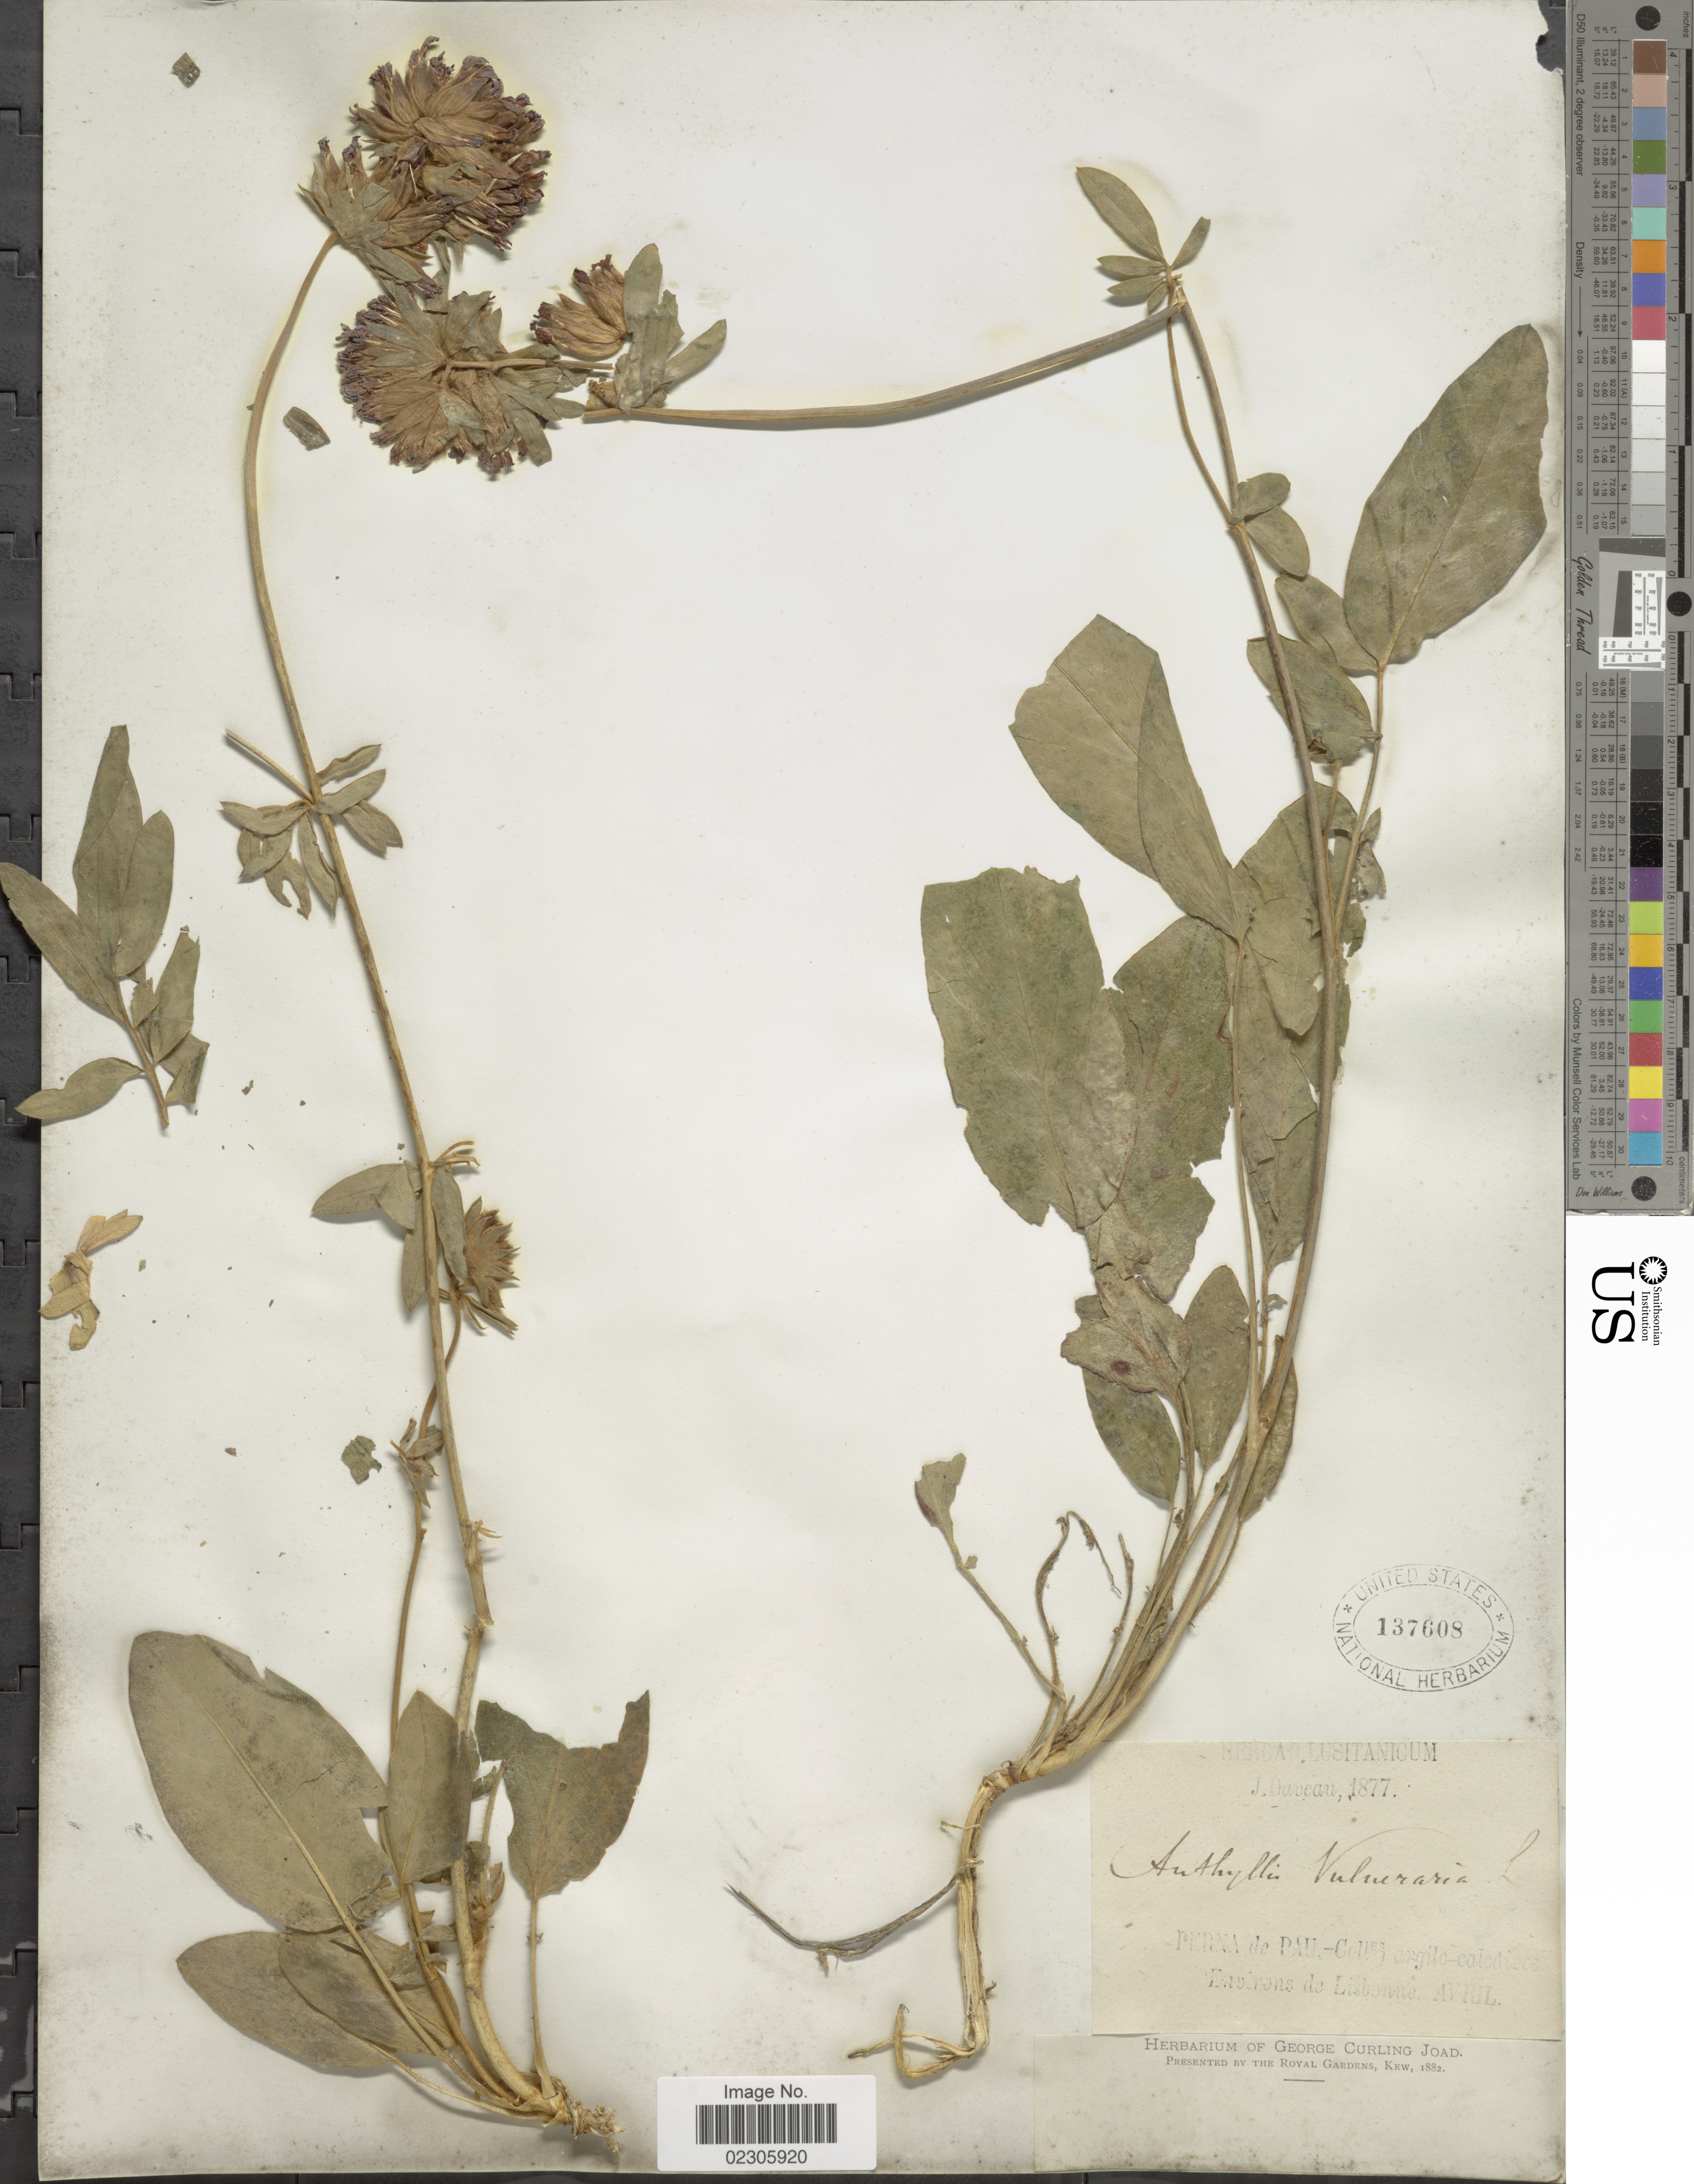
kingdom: Plantae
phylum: Tracheophyta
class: Magnoliopsida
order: Fabales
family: Fabaceae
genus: Anthyllis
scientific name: Anthyllis vulneraria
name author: L.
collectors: J. Daveau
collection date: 1877-04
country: Portugal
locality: Lusitanicum, Perna de Bau [interpreted], environs de Lisbonne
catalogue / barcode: US 137608